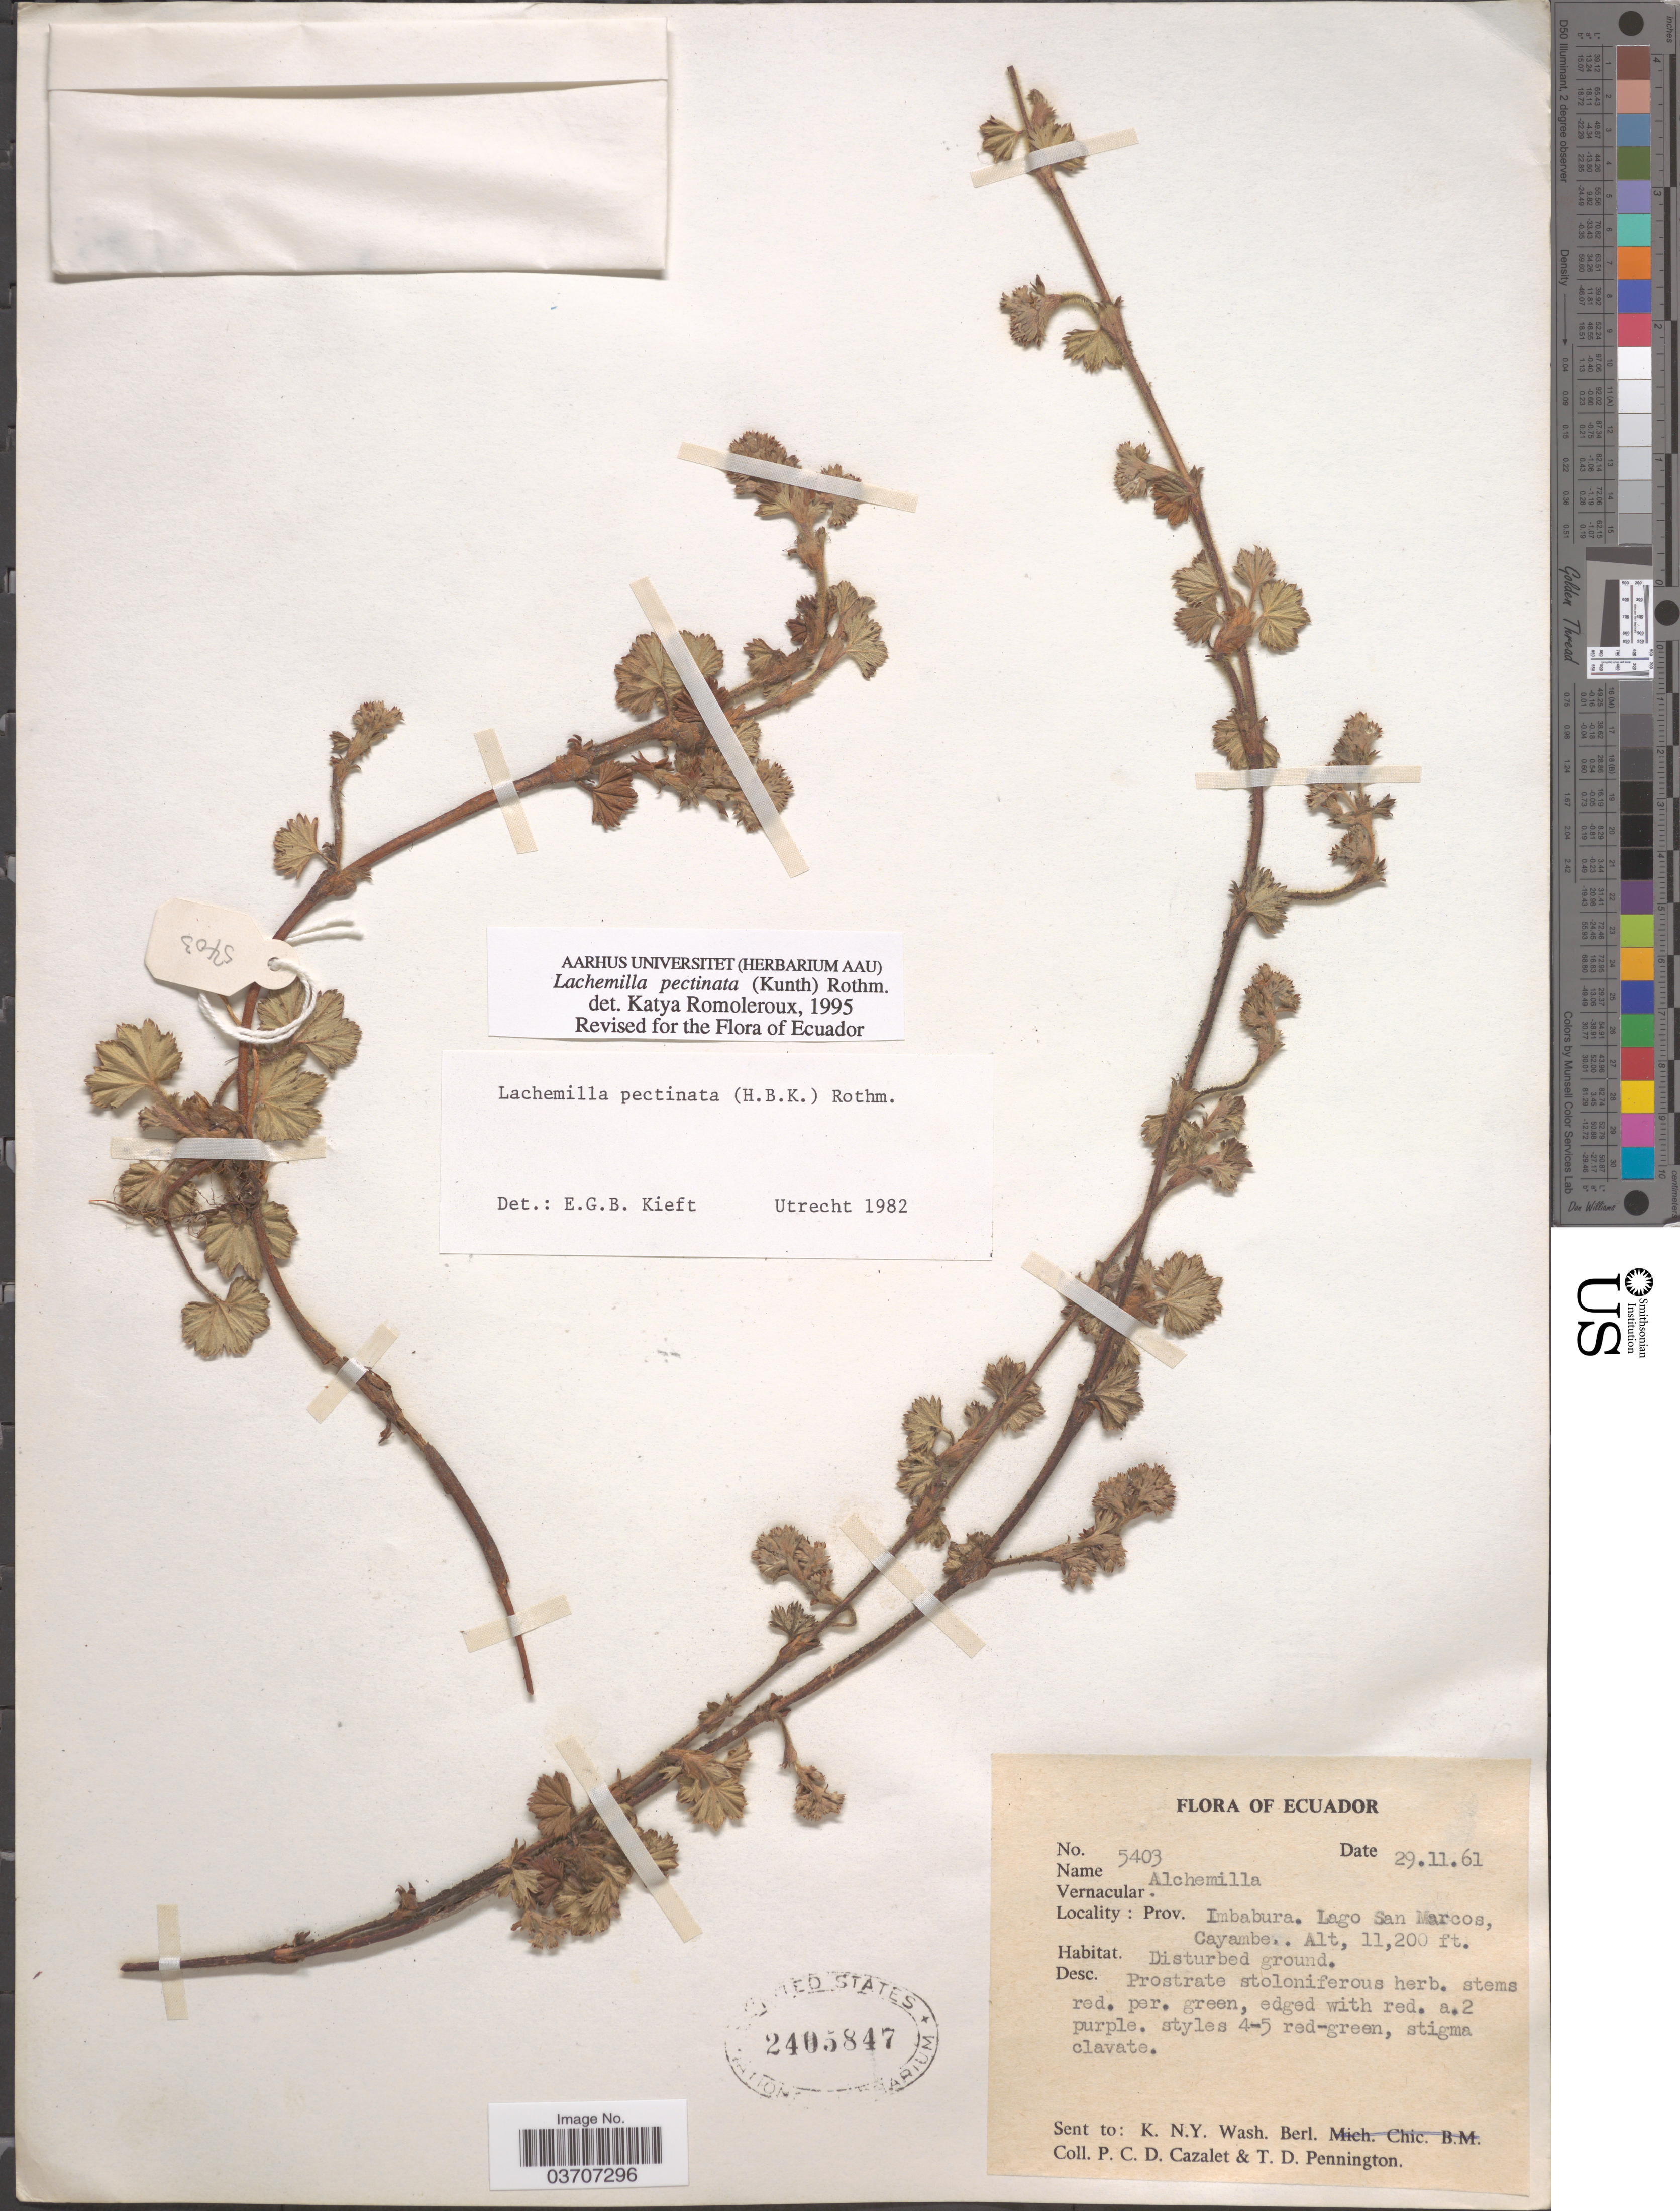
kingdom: Plantae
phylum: Tracheophyta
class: Magnoliopsida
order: Rosales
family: Rosaceae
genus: Lachemilla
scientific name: Lachemilla pectinata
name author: (Kunth) Rothm.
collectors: P. C. D. Cazalet & T. D. Pennington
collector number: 5403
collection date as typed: Transcribed d/m/y: 29/11/61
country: Ecuador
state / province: Imbabura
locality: Lago San Marcos, Cayambe.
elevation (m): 3414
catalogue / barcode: US 2405847